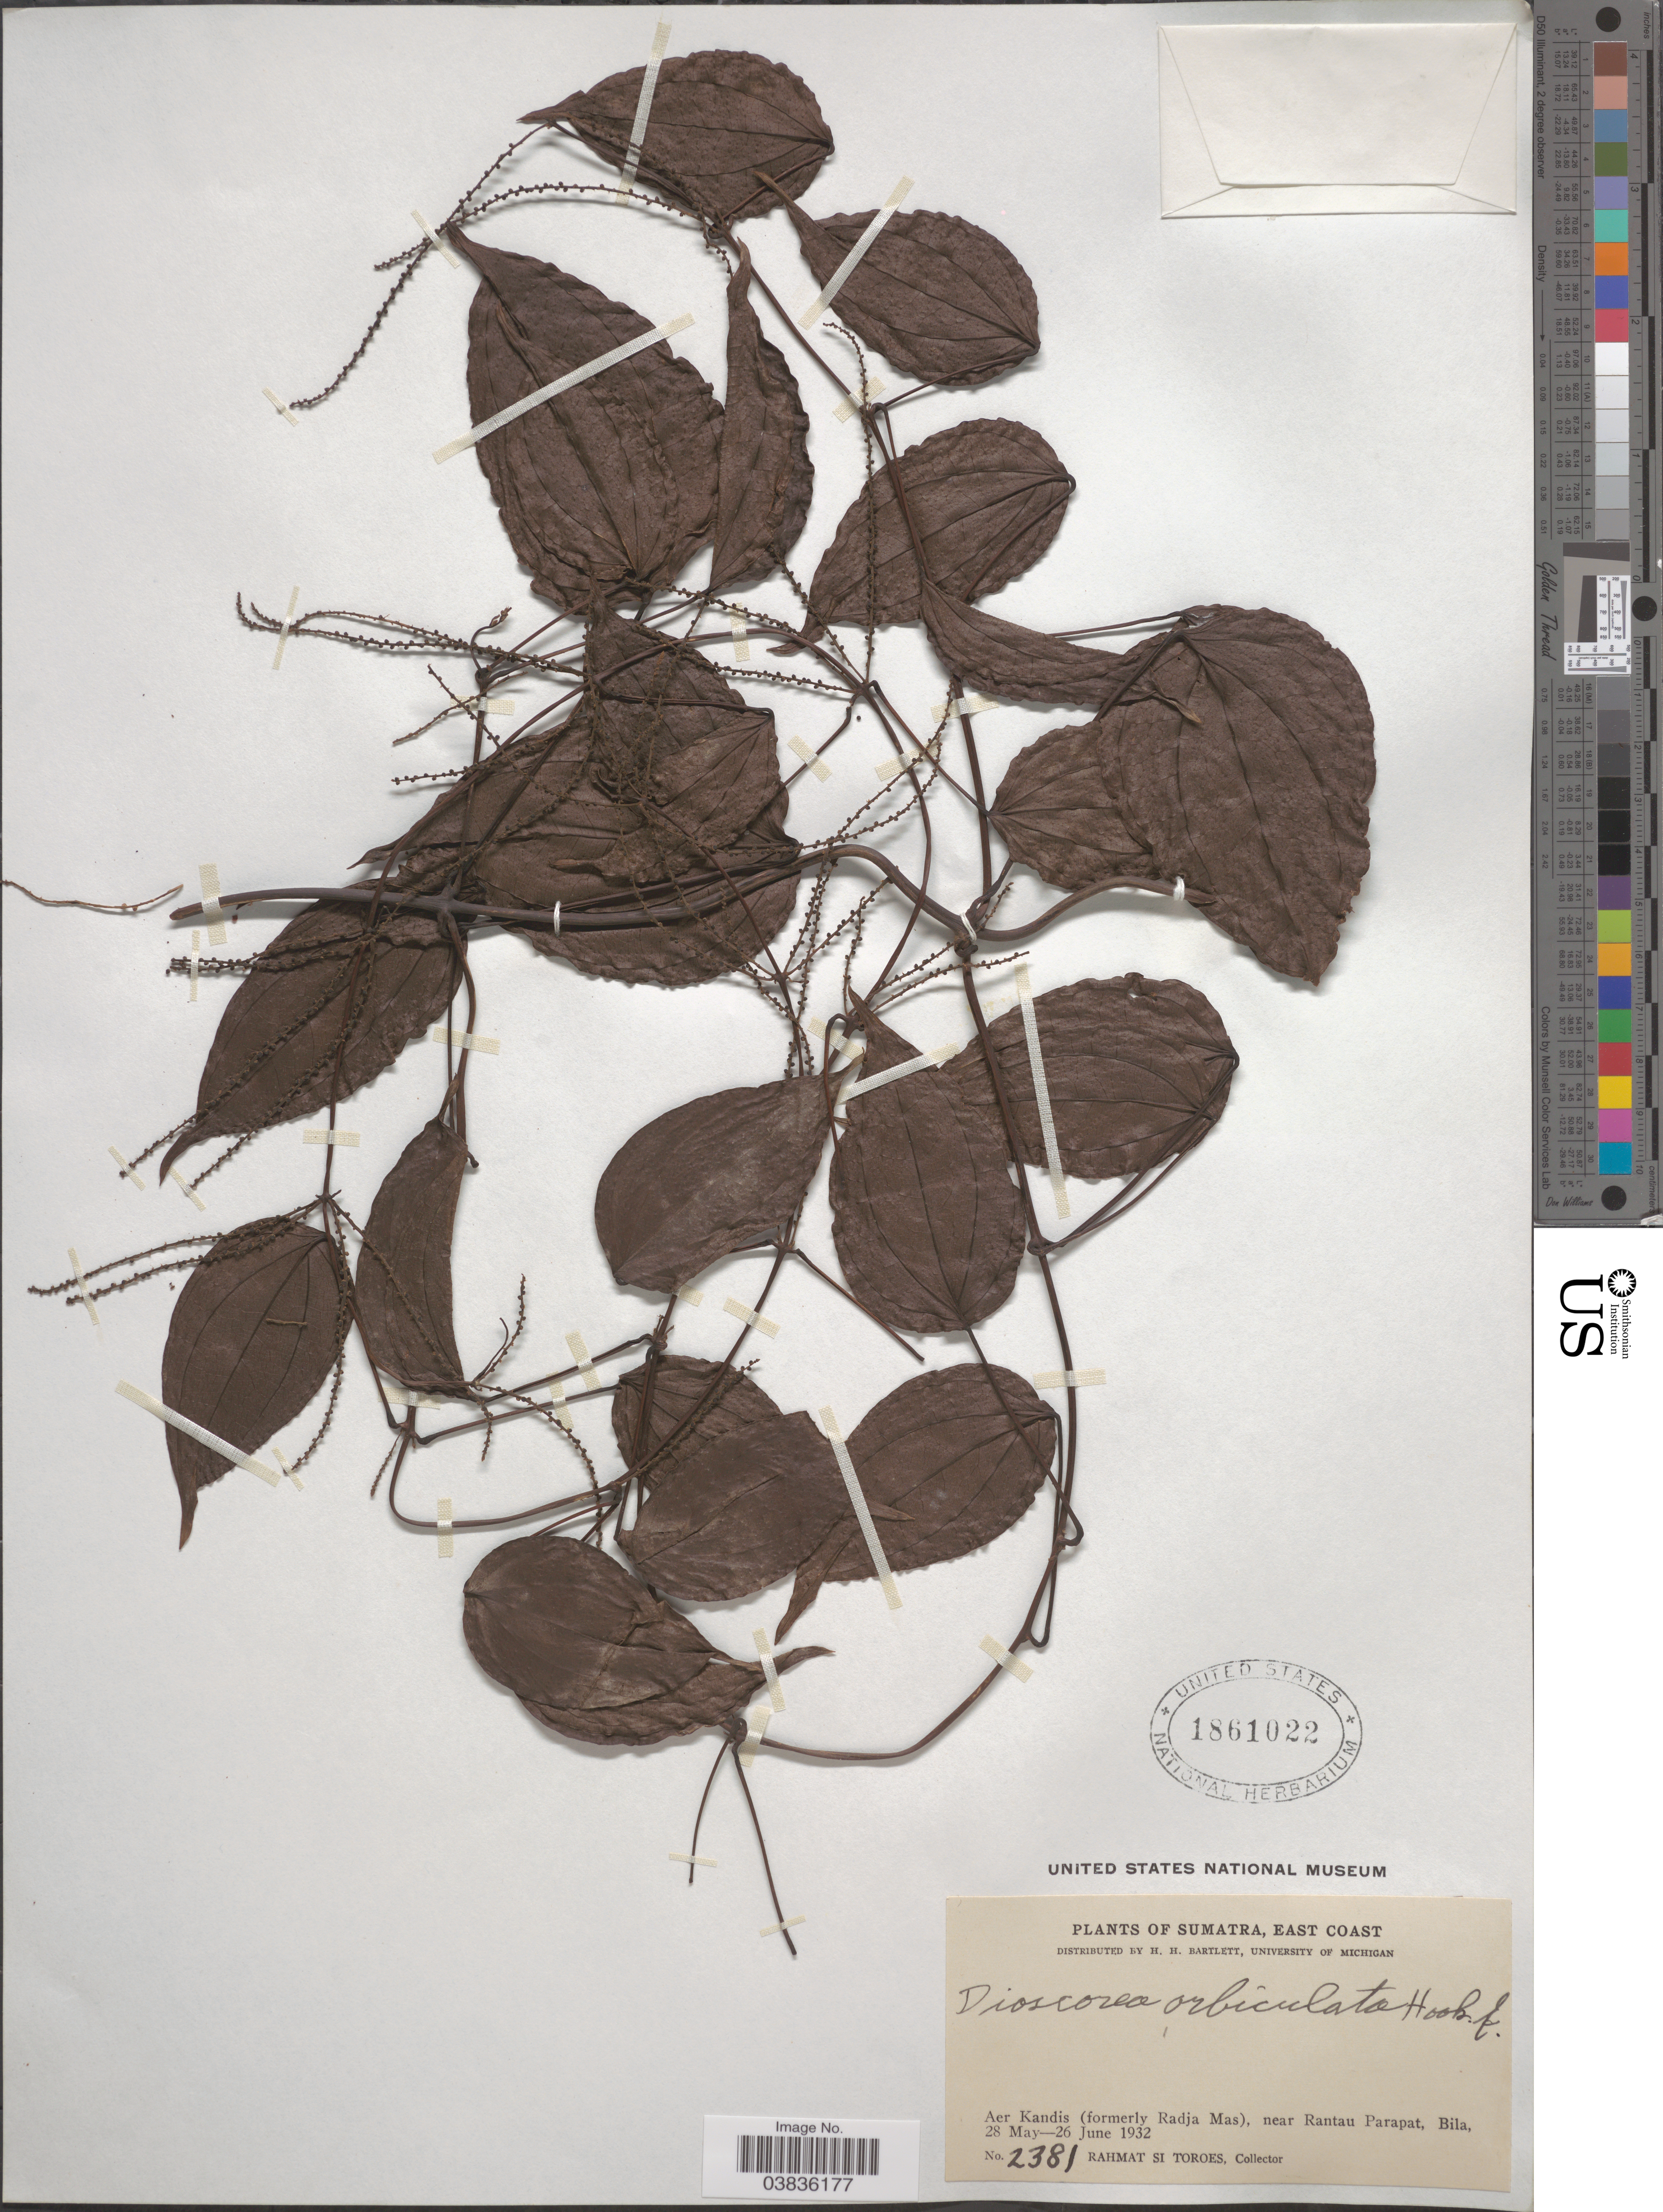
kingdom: Plantae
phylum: Tracheophyta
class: Liliopsida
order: Dioscoreales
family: Dioscoreaceae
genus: Dioscorea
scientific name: Dioscorea orbiculata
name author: Hook. f.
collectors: Rahmat Si Boeea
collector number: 2381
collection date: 1932-05-28/1932-06-26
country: Indonesia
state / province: Sumatra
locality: East Coast. Aer Kandis (formerly Radja Mas), near Rantau Parapat, Bila.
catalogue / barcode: US 1861022